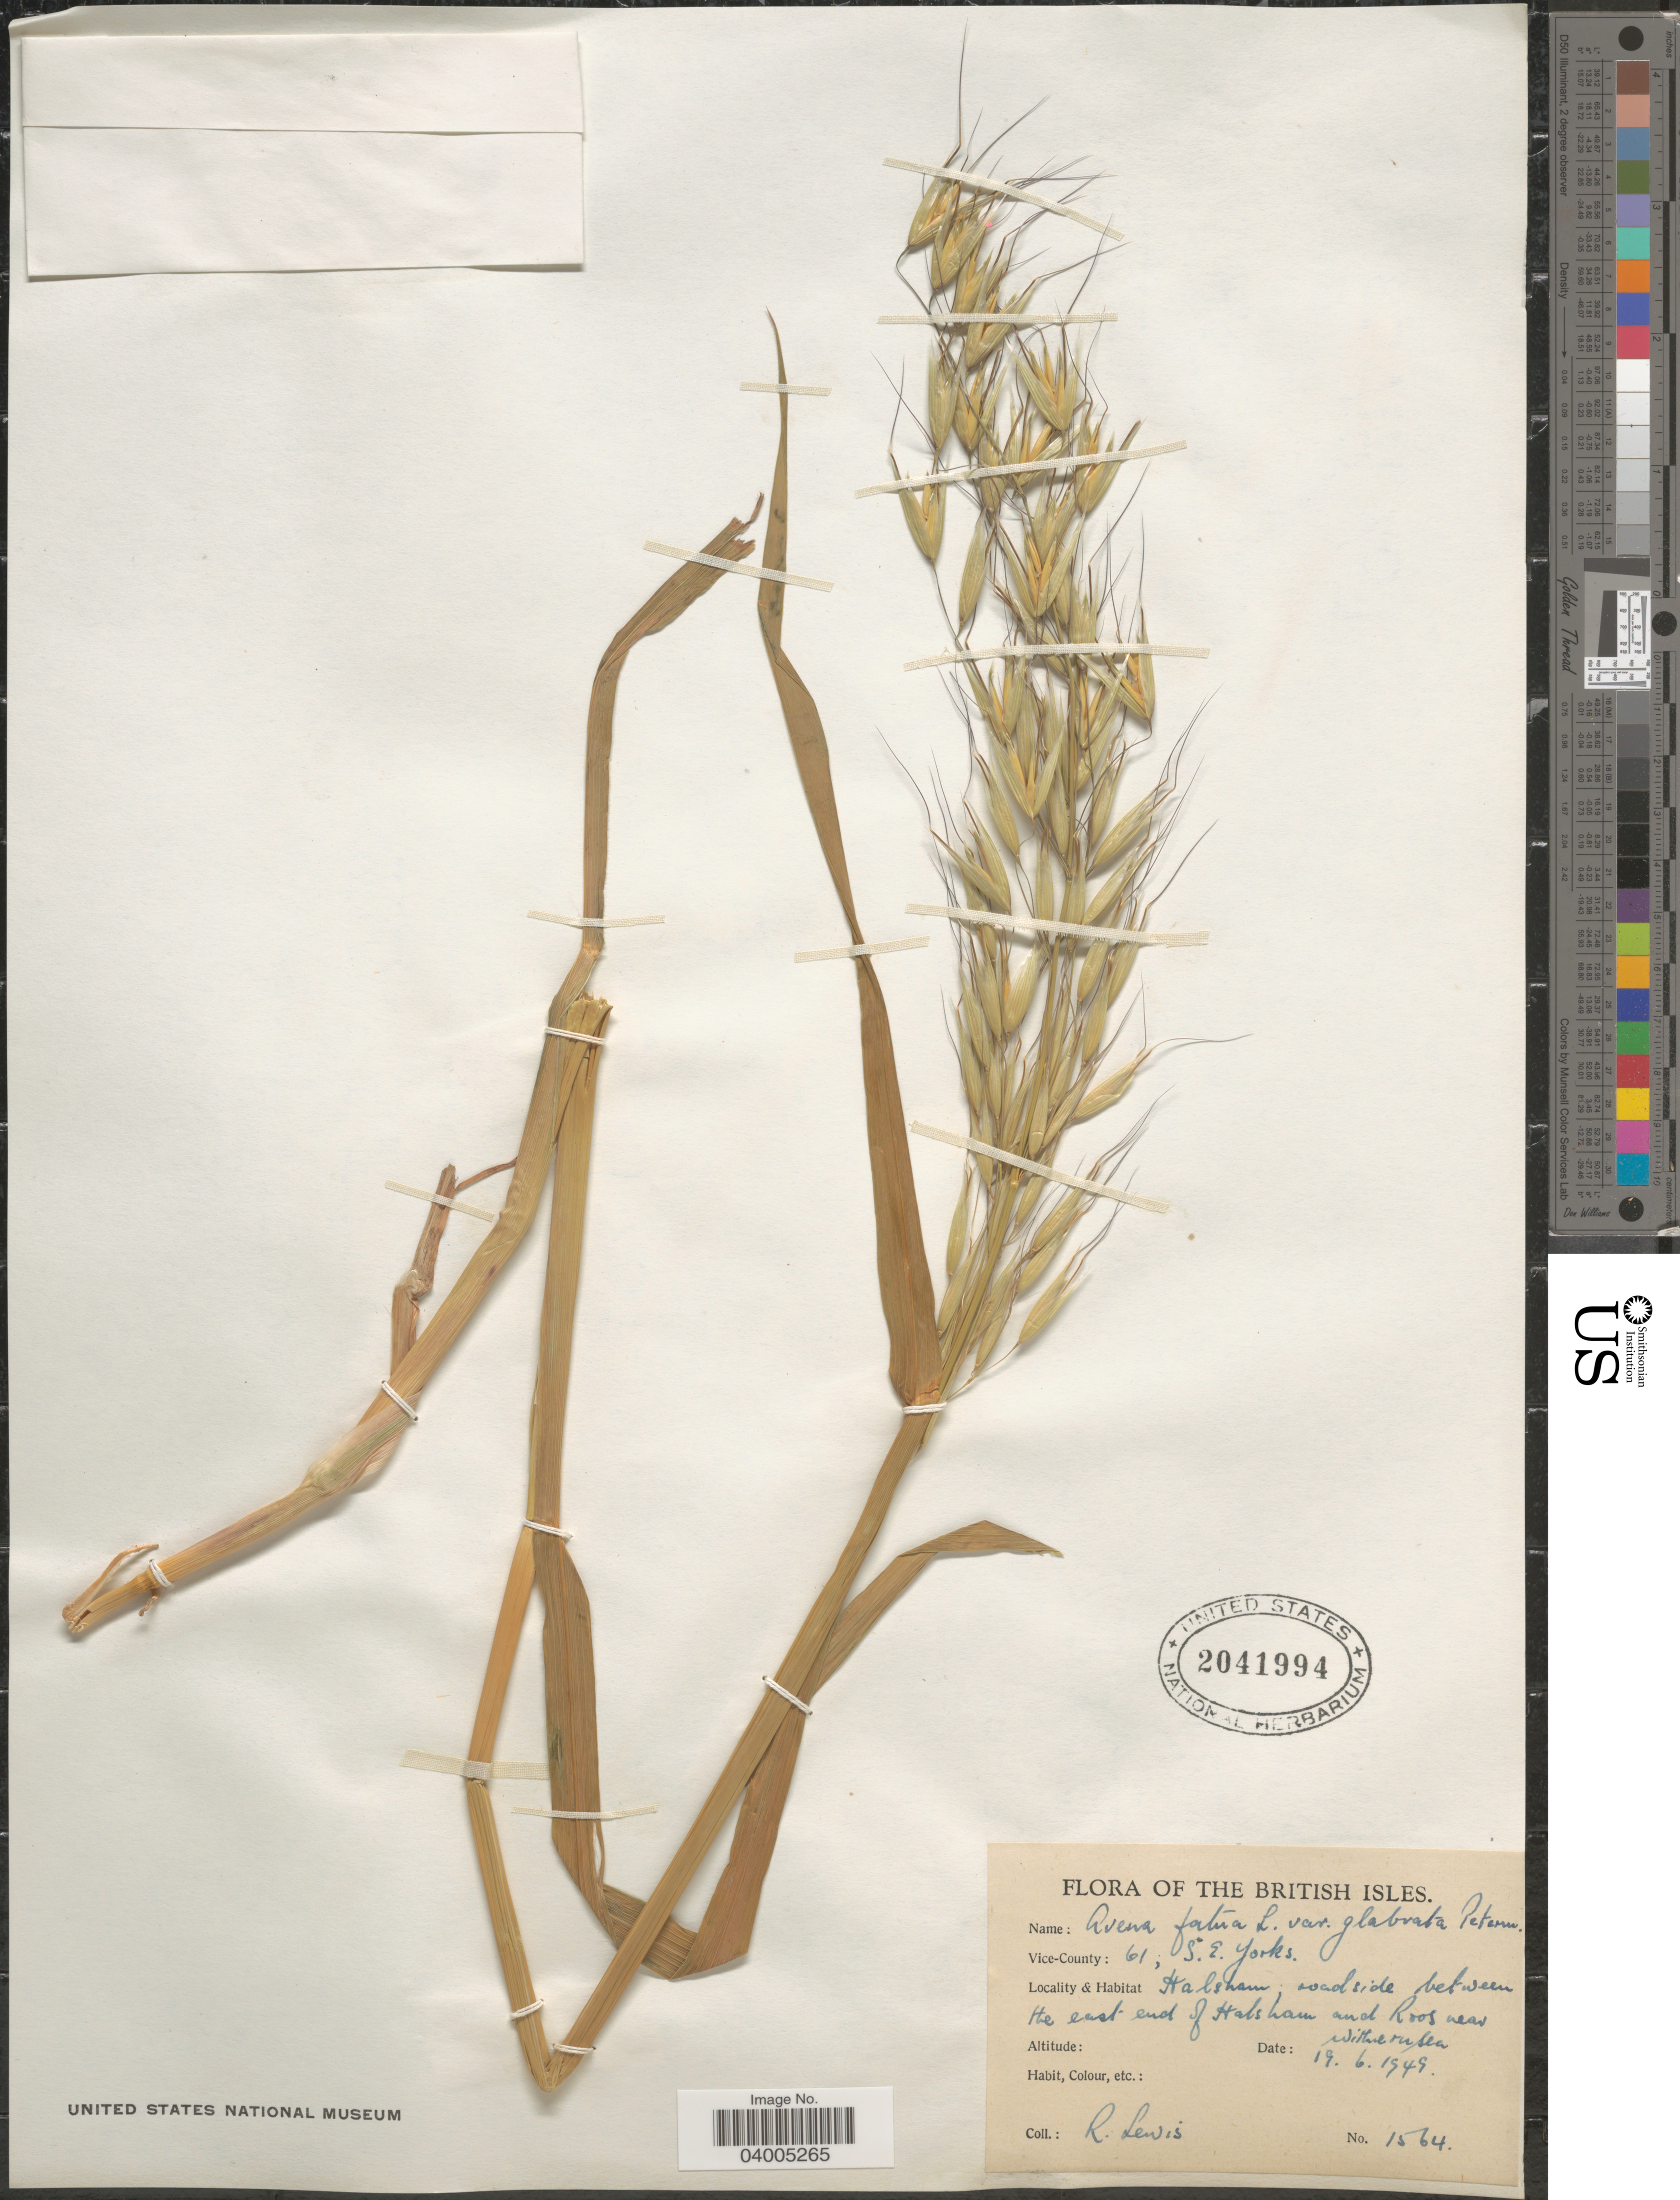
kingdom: Plantae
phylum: Tracheophyta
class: Liliopsida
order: Poales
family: Poaceae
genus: Avena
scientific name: Avena fatua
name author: L.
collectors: R. Lewis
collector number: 1564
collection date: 1949-06-19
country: United Kingdom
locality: The British Isles. Vice-County: 61; S.E. Yorks. Halsham; roadside between the east end of Halsham and Roos near Withernsea.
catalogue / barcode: US 2041994